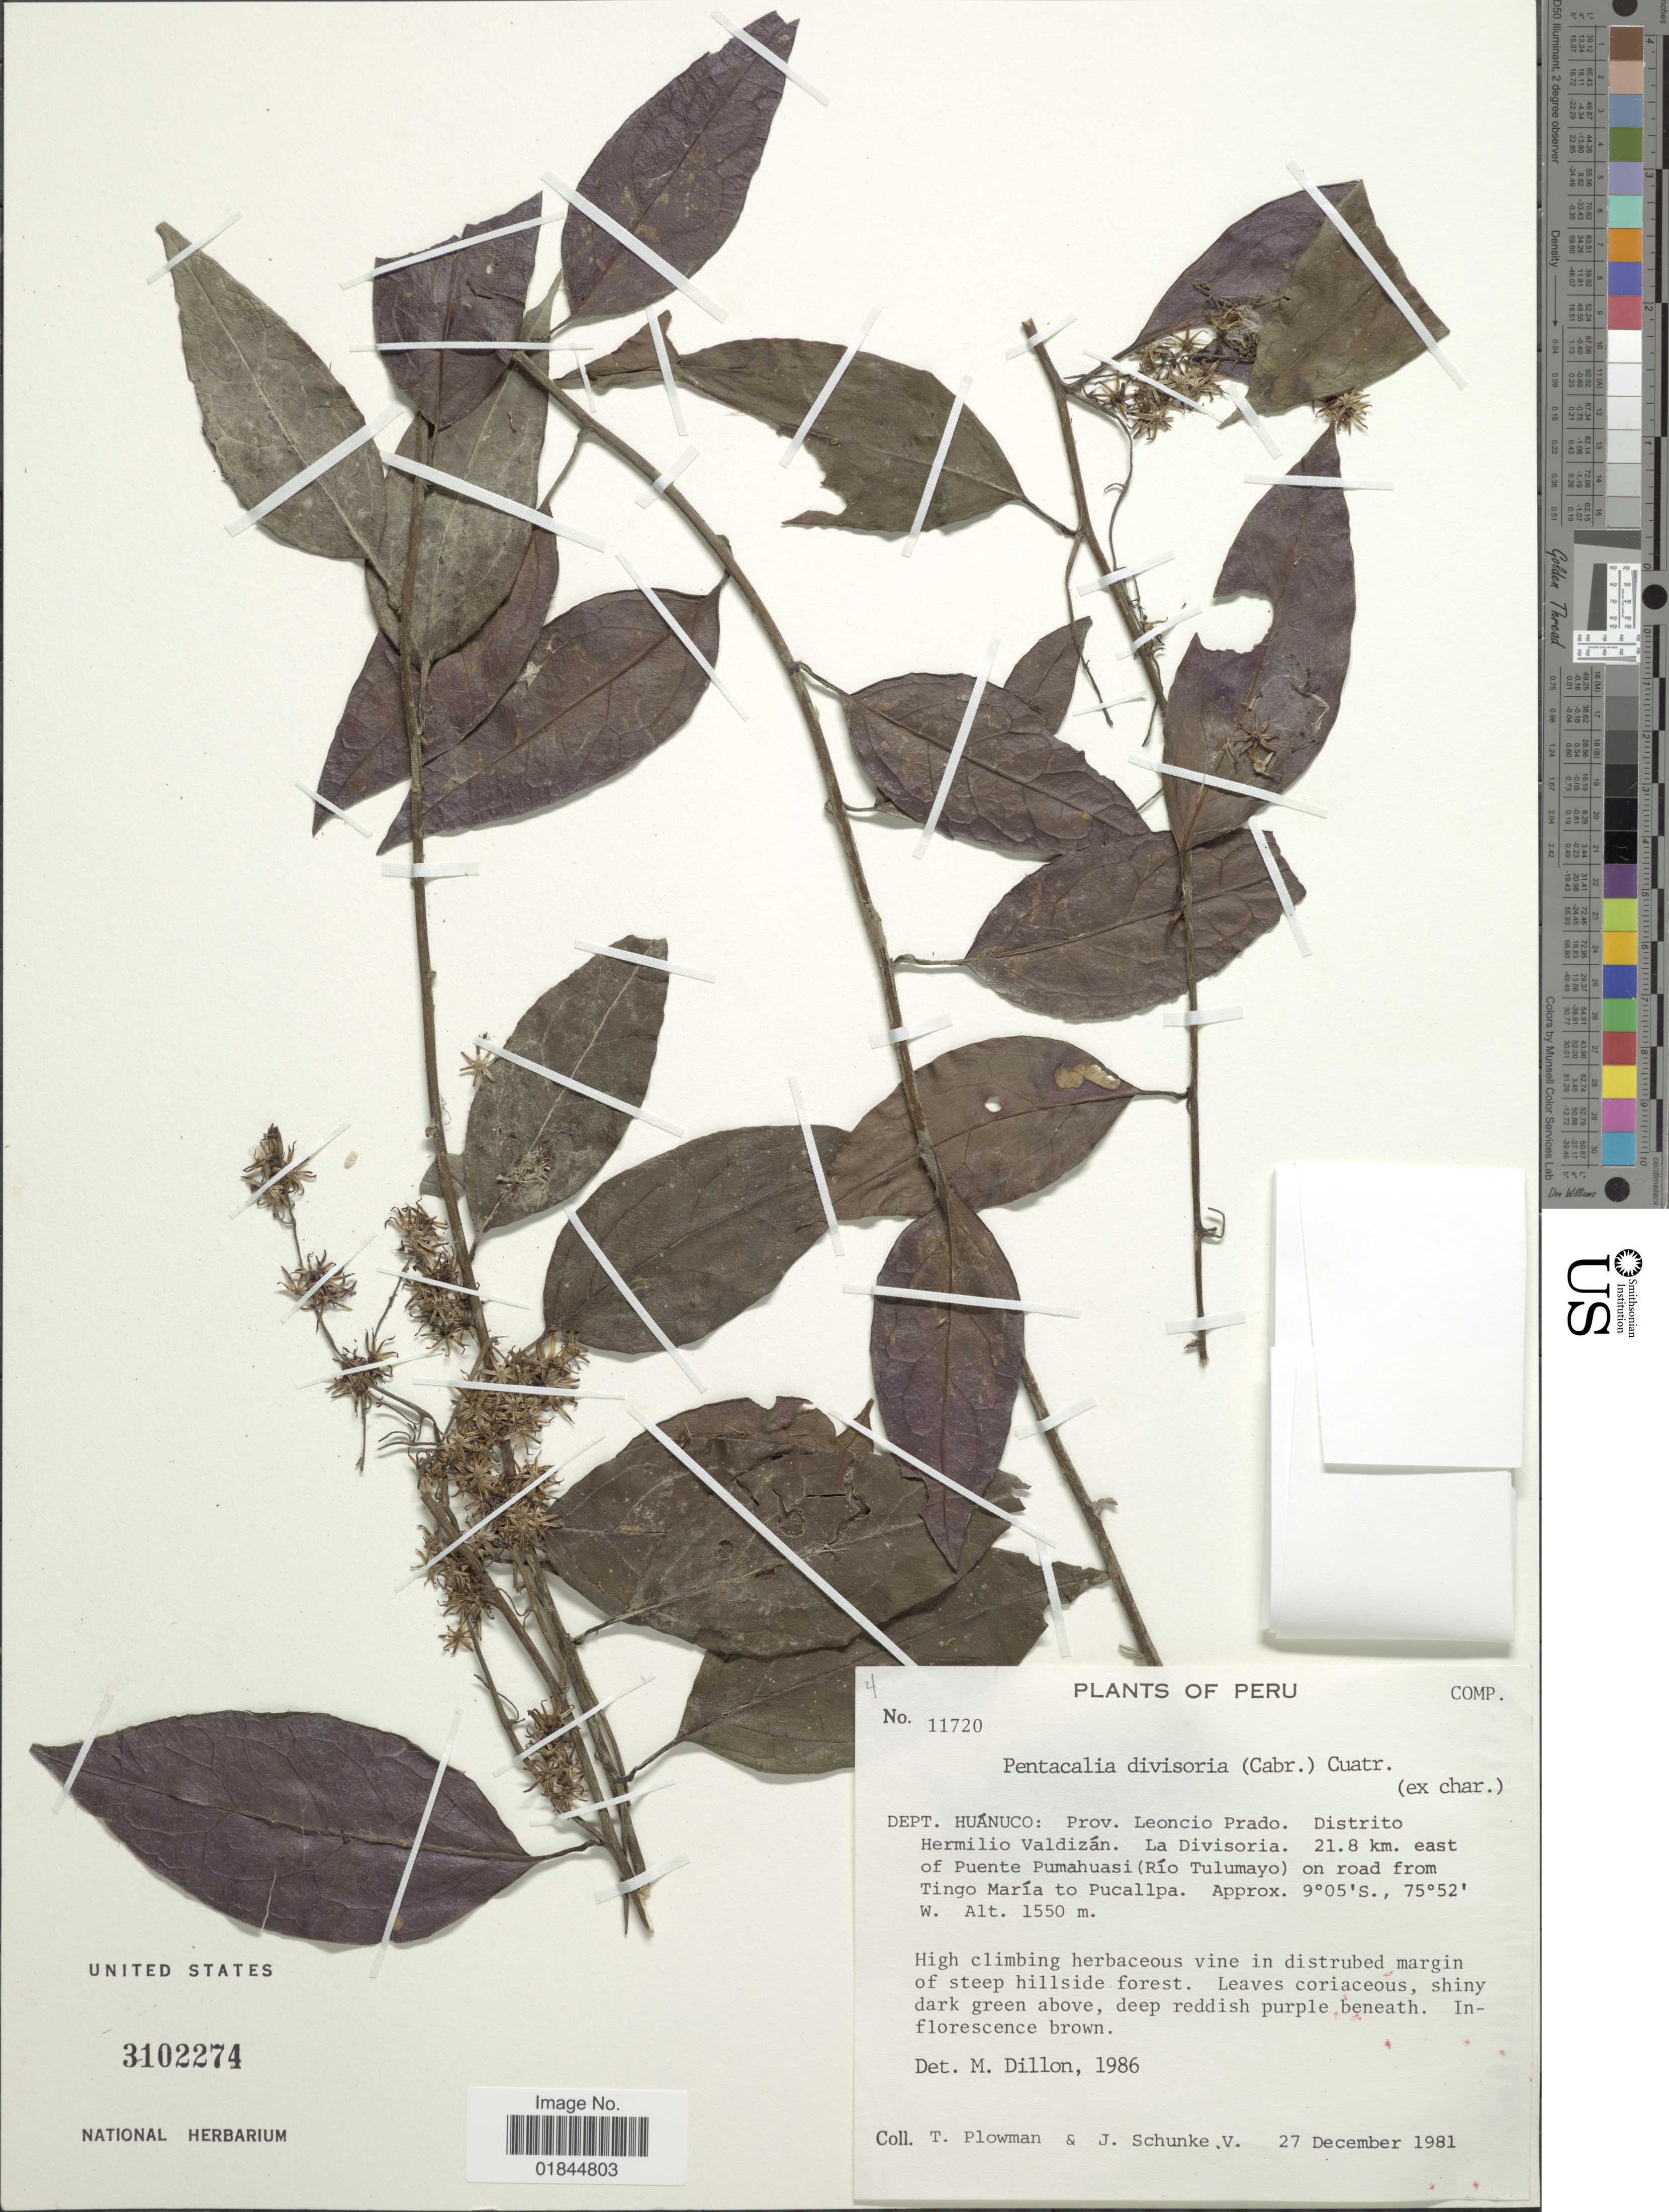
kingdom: Plantae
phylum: Tracheophyta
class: Magnoliopsida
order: Asterales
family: Asteraceae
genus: Pentacalia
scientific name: Pentacalia divisoria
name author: (Cabrera) Cuatrec.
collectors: T. Plowman & J. Schunke Vigo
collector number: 11720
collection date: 1981-12-27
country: Peru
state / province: Huánuco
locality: Dept. Huanuco: Prov. Leoncio Prado. Distrito Hermilio Valdizan. La Divisoria. 21.8 km. east of Puente Pumahuasi (Rio Tulumayo) on road from Tingo Maria to Pucallpa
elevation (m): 1550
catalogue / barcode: US 3102274